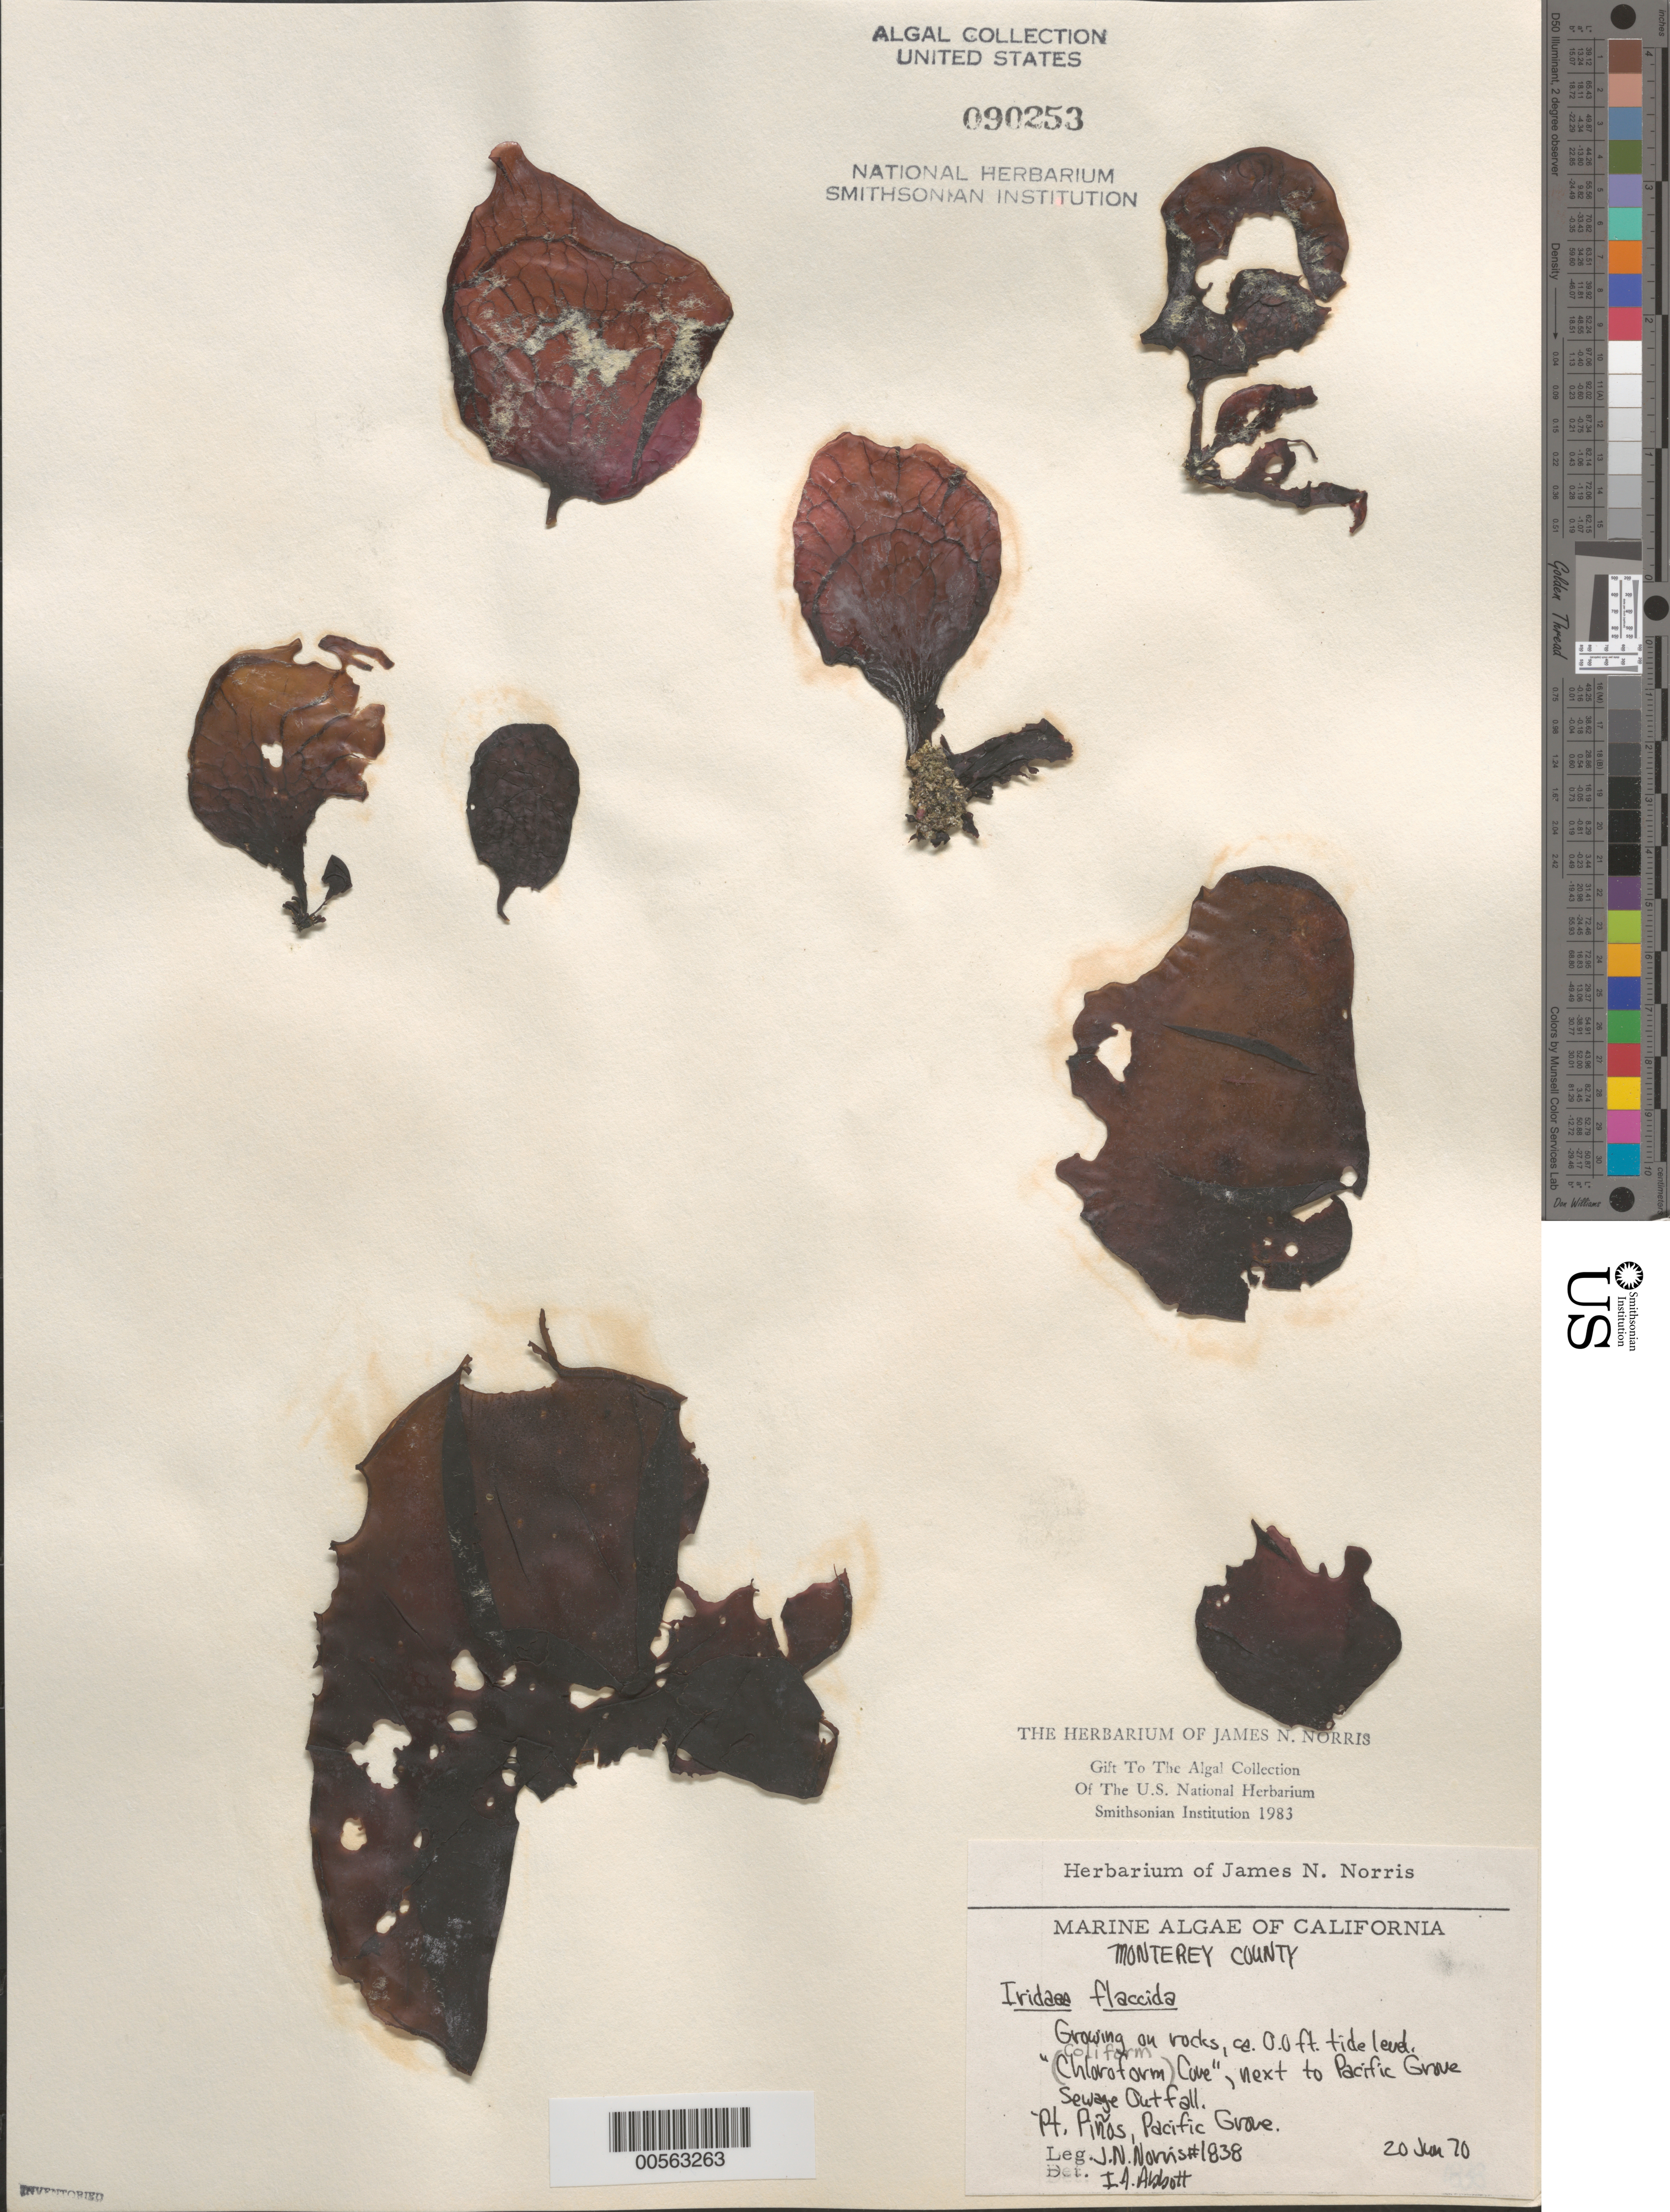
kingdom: Plantae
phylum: Rhodophyta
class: Florideophyceae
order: Gigartinales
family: Gigartinaceae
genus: Mazzaella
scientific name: Mazzaella flaccida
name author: (Setchell & N.L. Gardner) Fredericq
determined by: Algae name updating Project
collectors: J. N. Norris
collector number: JN-1838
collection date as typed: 20 Jun 1970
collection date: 1970-06-20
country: United States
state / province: California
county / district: Monterey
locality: Coliform Cove, Point Pinos, Pacific Grove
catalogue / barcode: US 90253